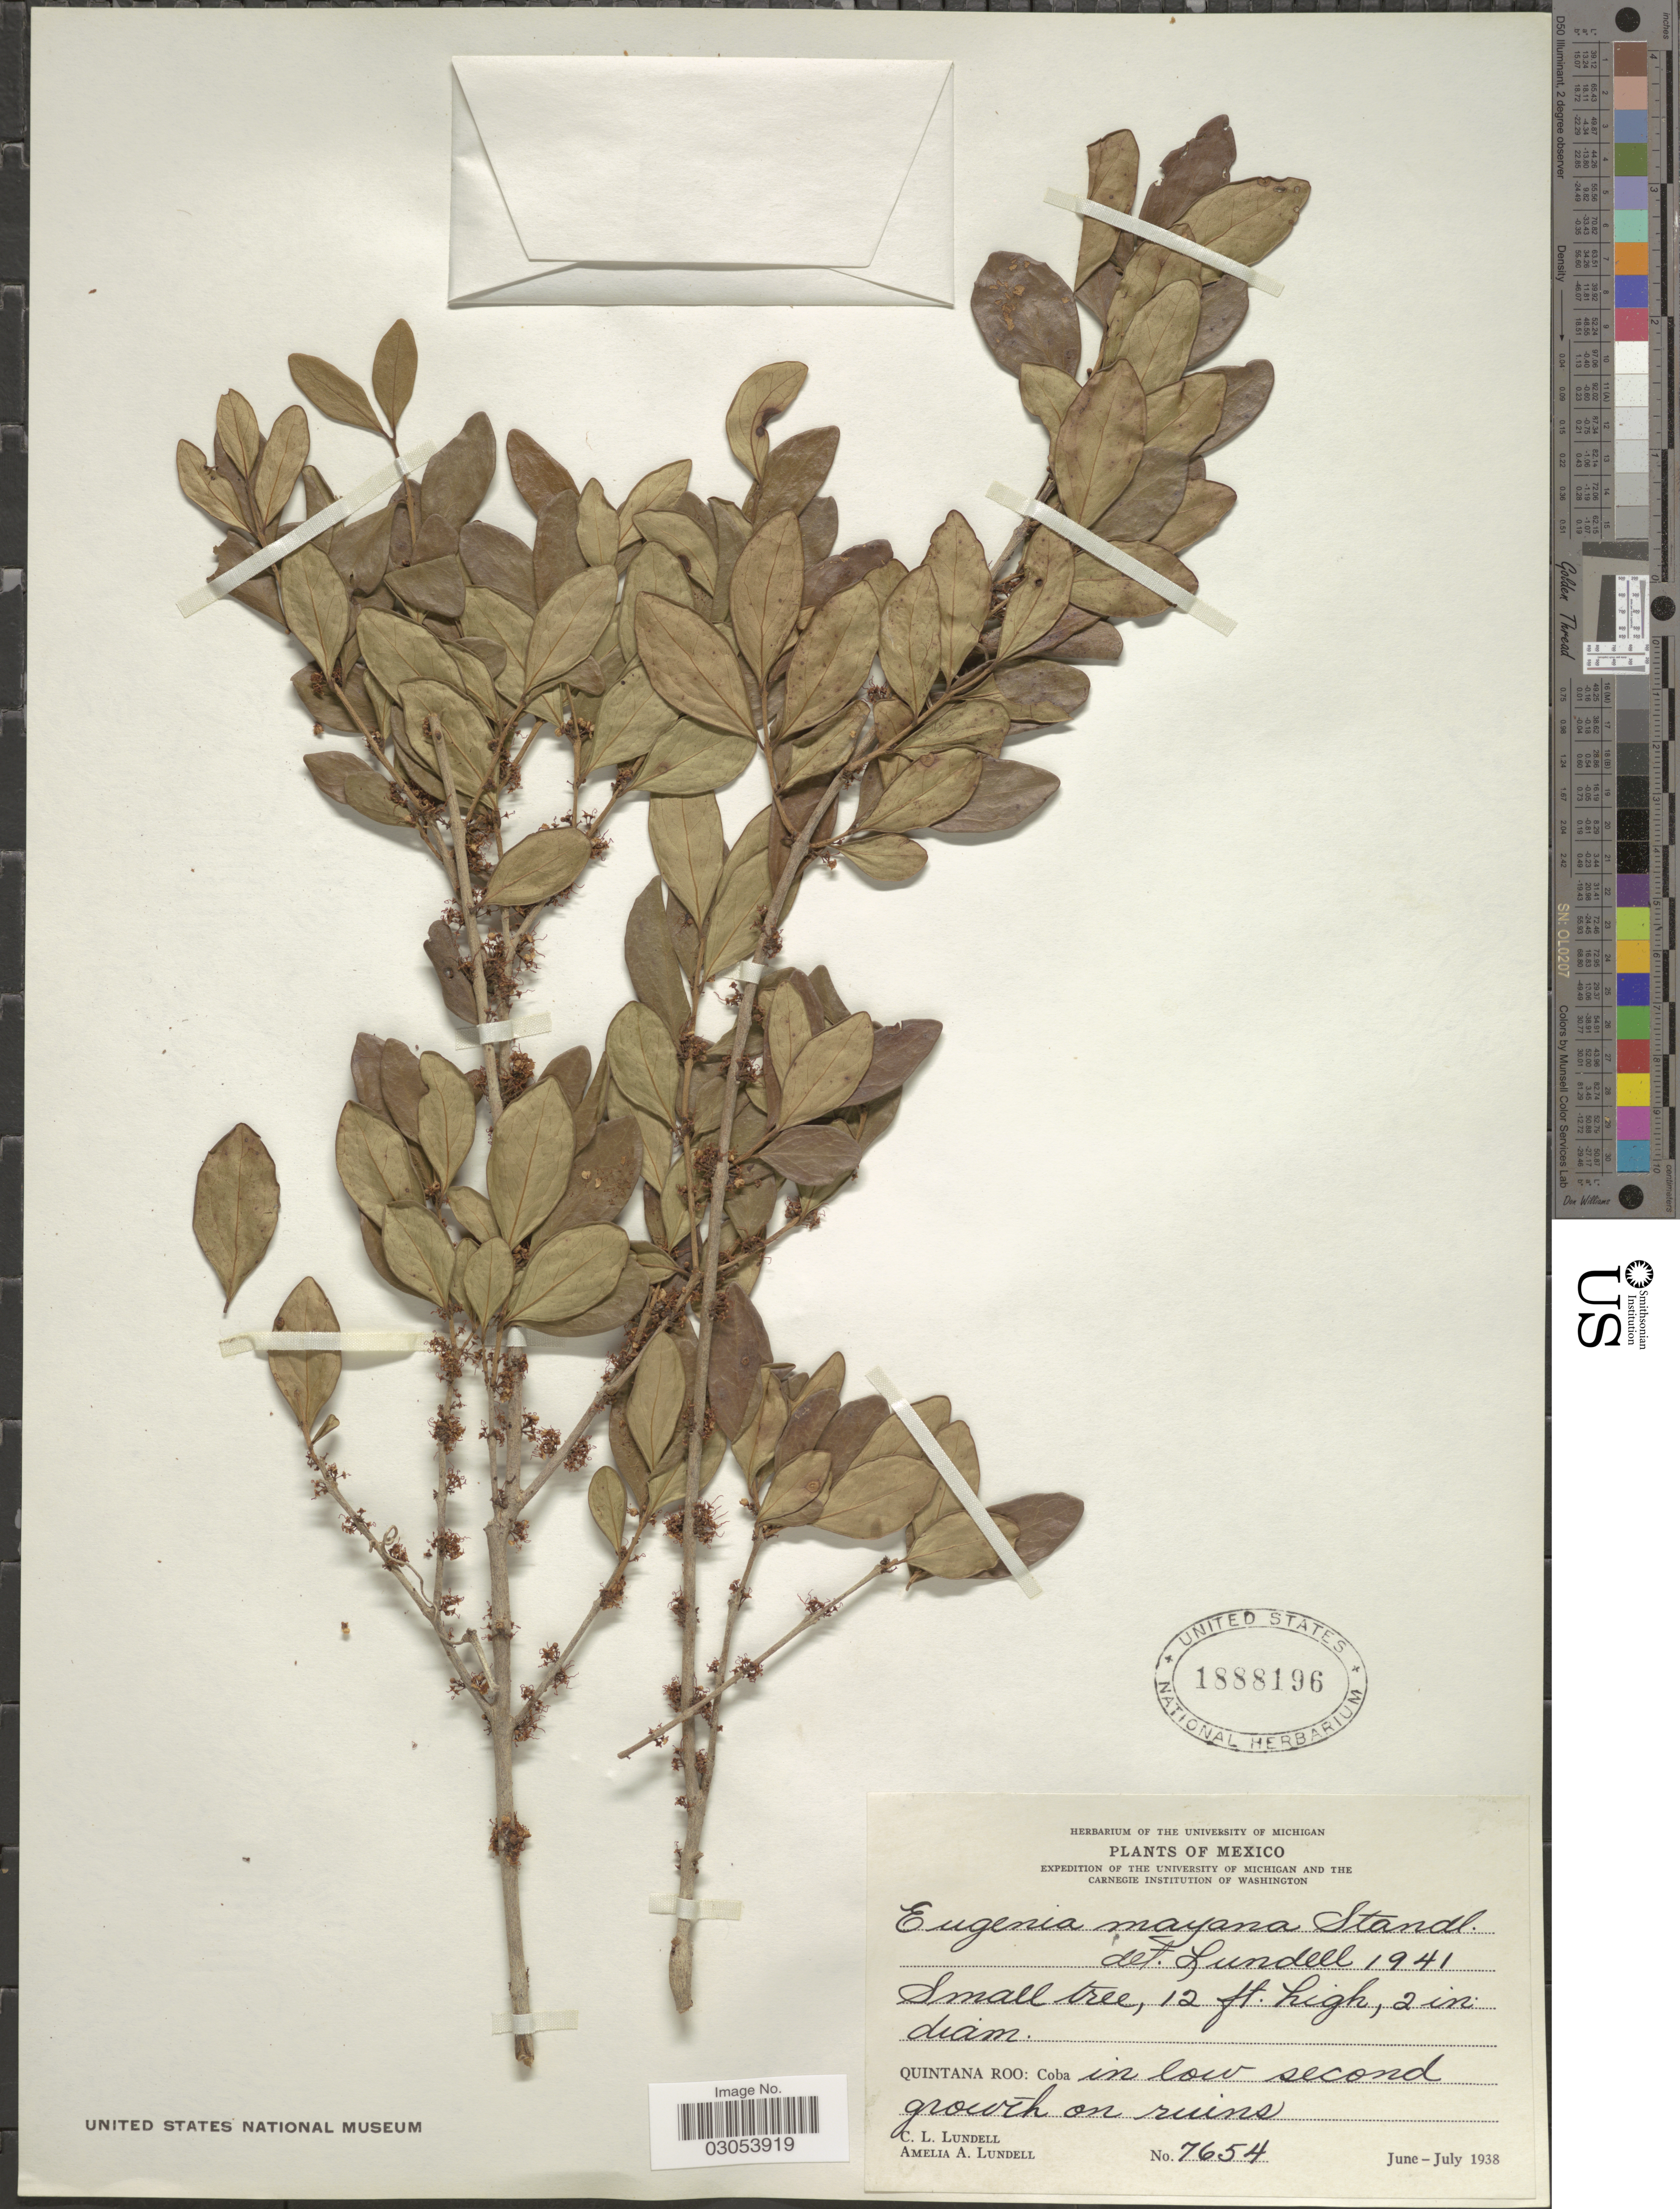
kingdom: Plantae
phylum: Tracheophyta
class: Magnoliopsida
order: Myrtales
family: Myrtaceae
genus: Eugenia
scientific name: Eugenia mayana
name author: Standl.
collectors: C. L. Lundell & A. A. Lundell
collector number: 7654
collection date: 1938-06/1938-07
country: Mexico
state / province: Quintana Roo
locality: Coba.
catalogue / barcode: US 1888196